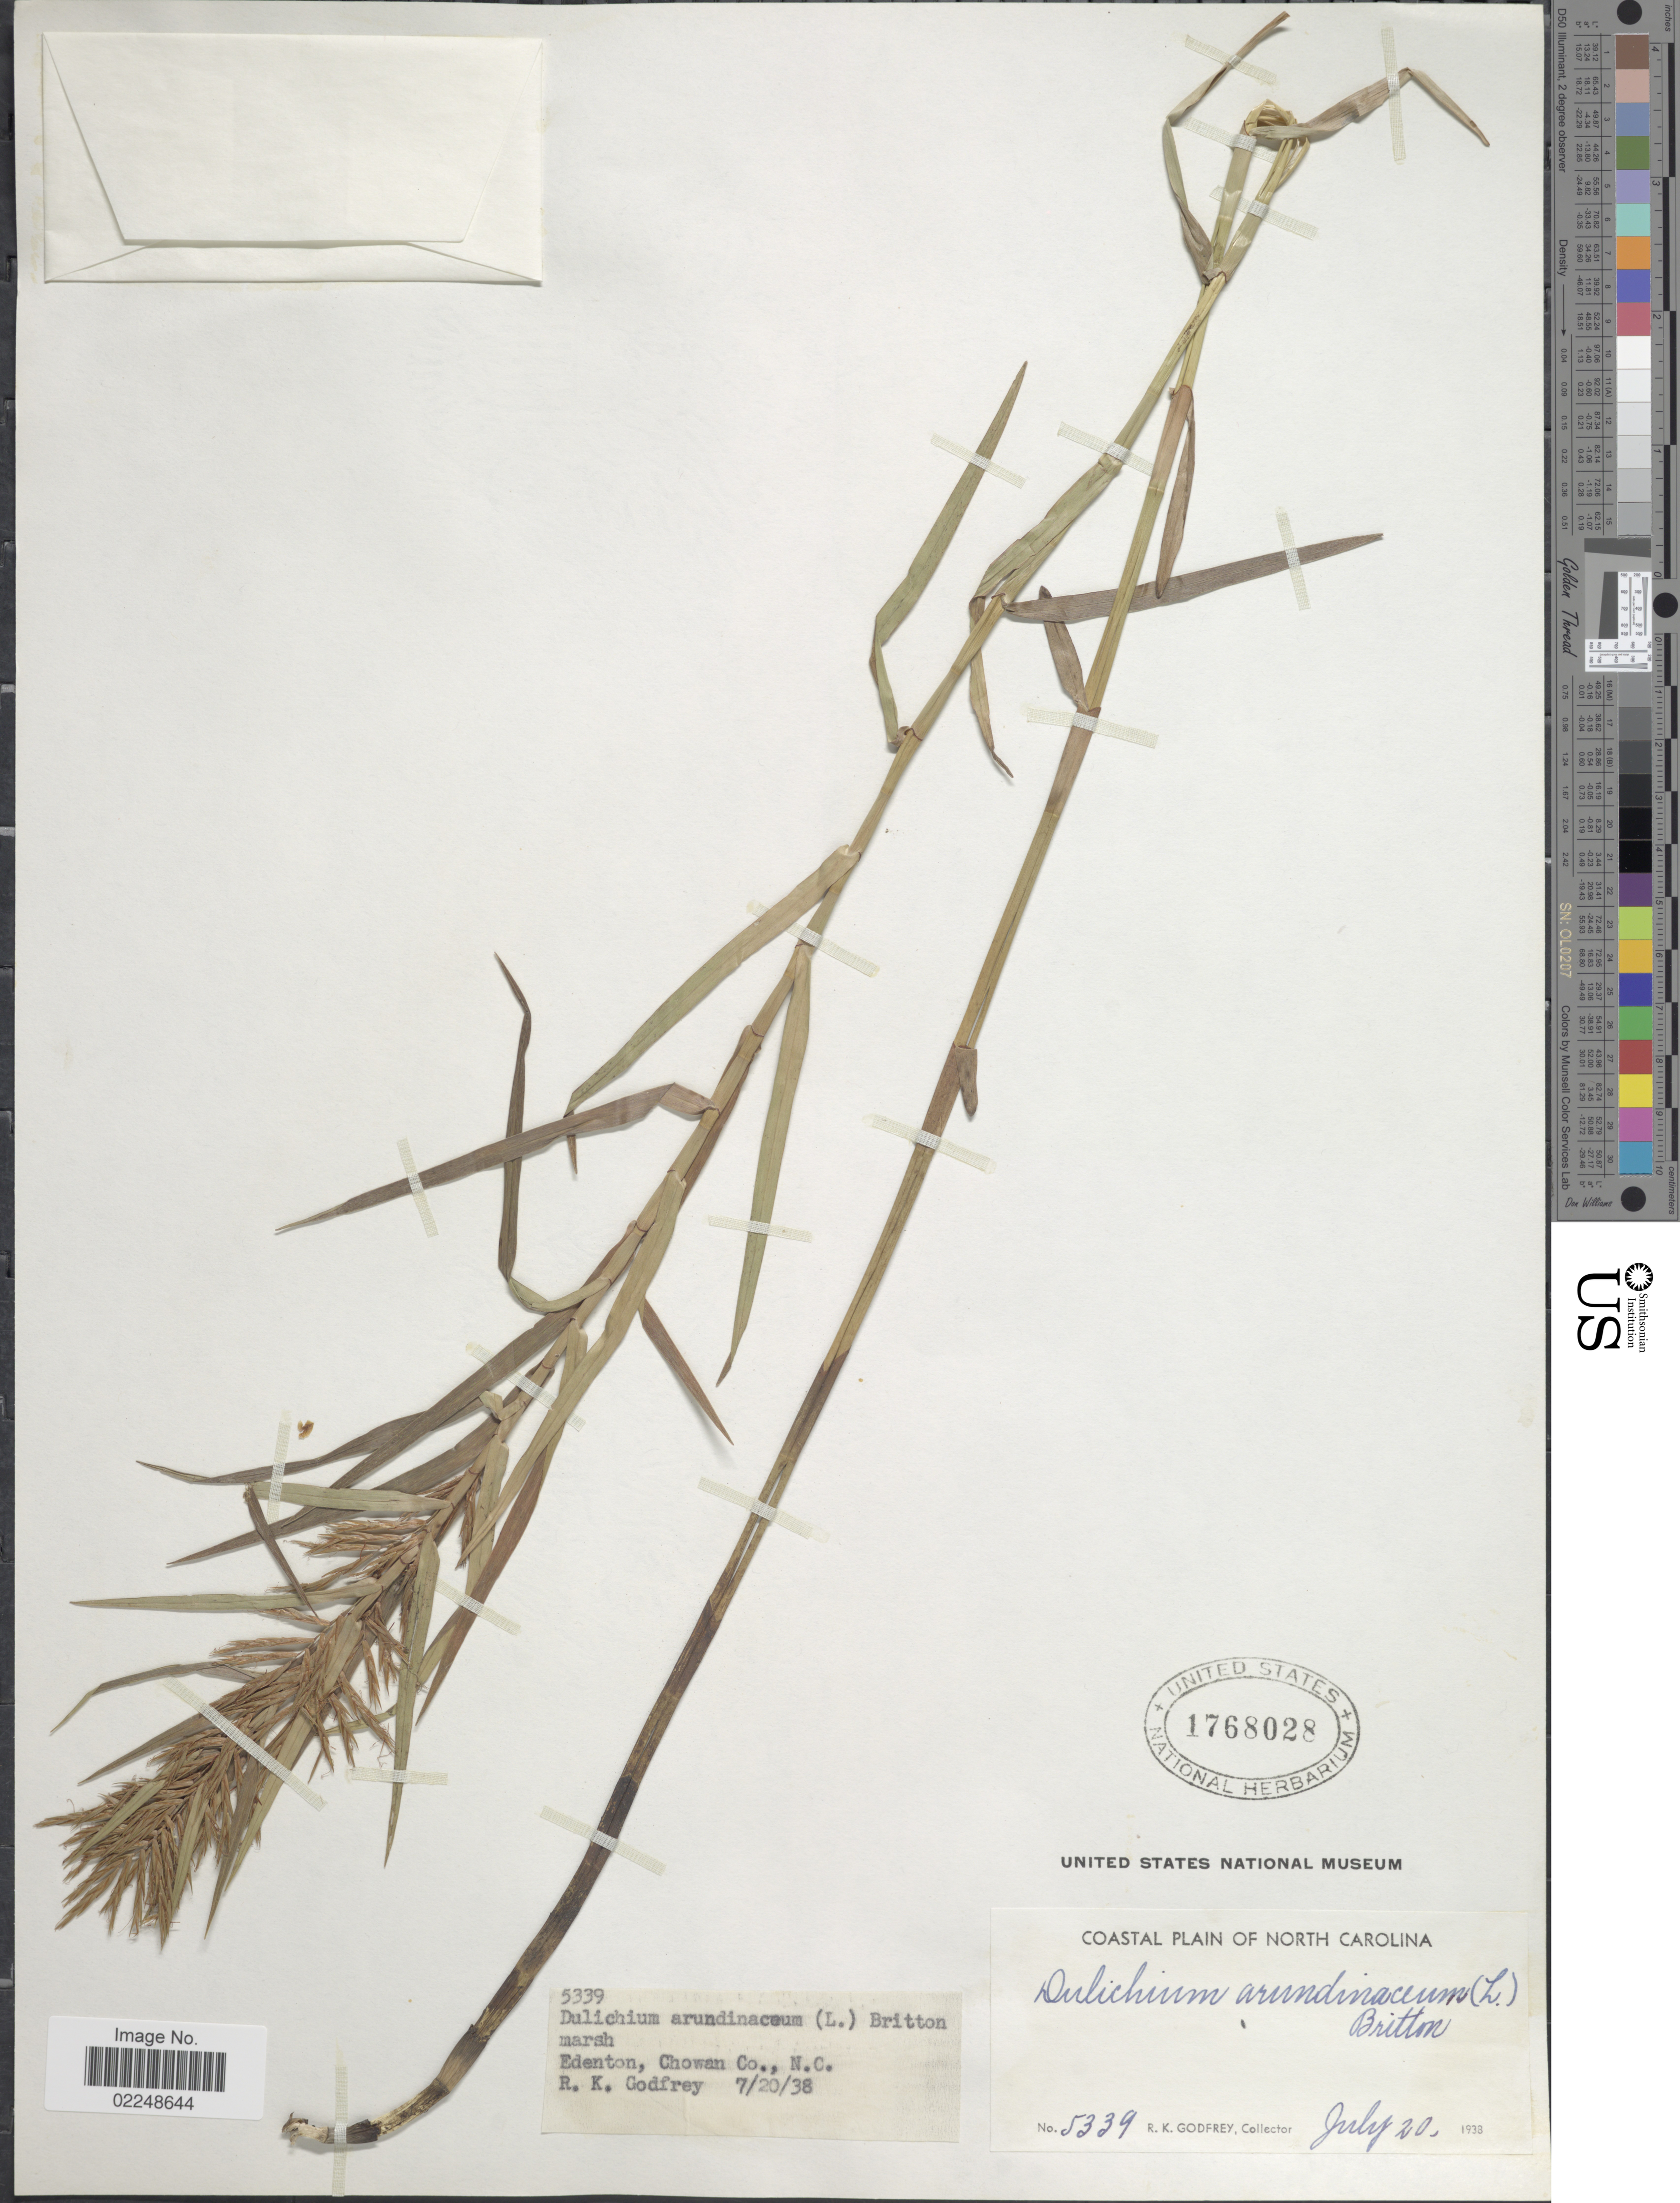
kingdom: Plantae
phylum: Tracheophyta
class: Liliopsida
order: Poales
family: Cyperaceae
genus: Dulichium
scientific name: Dulichium arundinaceum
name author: (L.) Britton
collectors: R. K. Godfrey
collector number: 5339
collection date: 1938-07-20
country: United States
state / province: North Carolina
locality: Edenton, Chowan Co., N.C.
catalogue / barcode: US 1768028